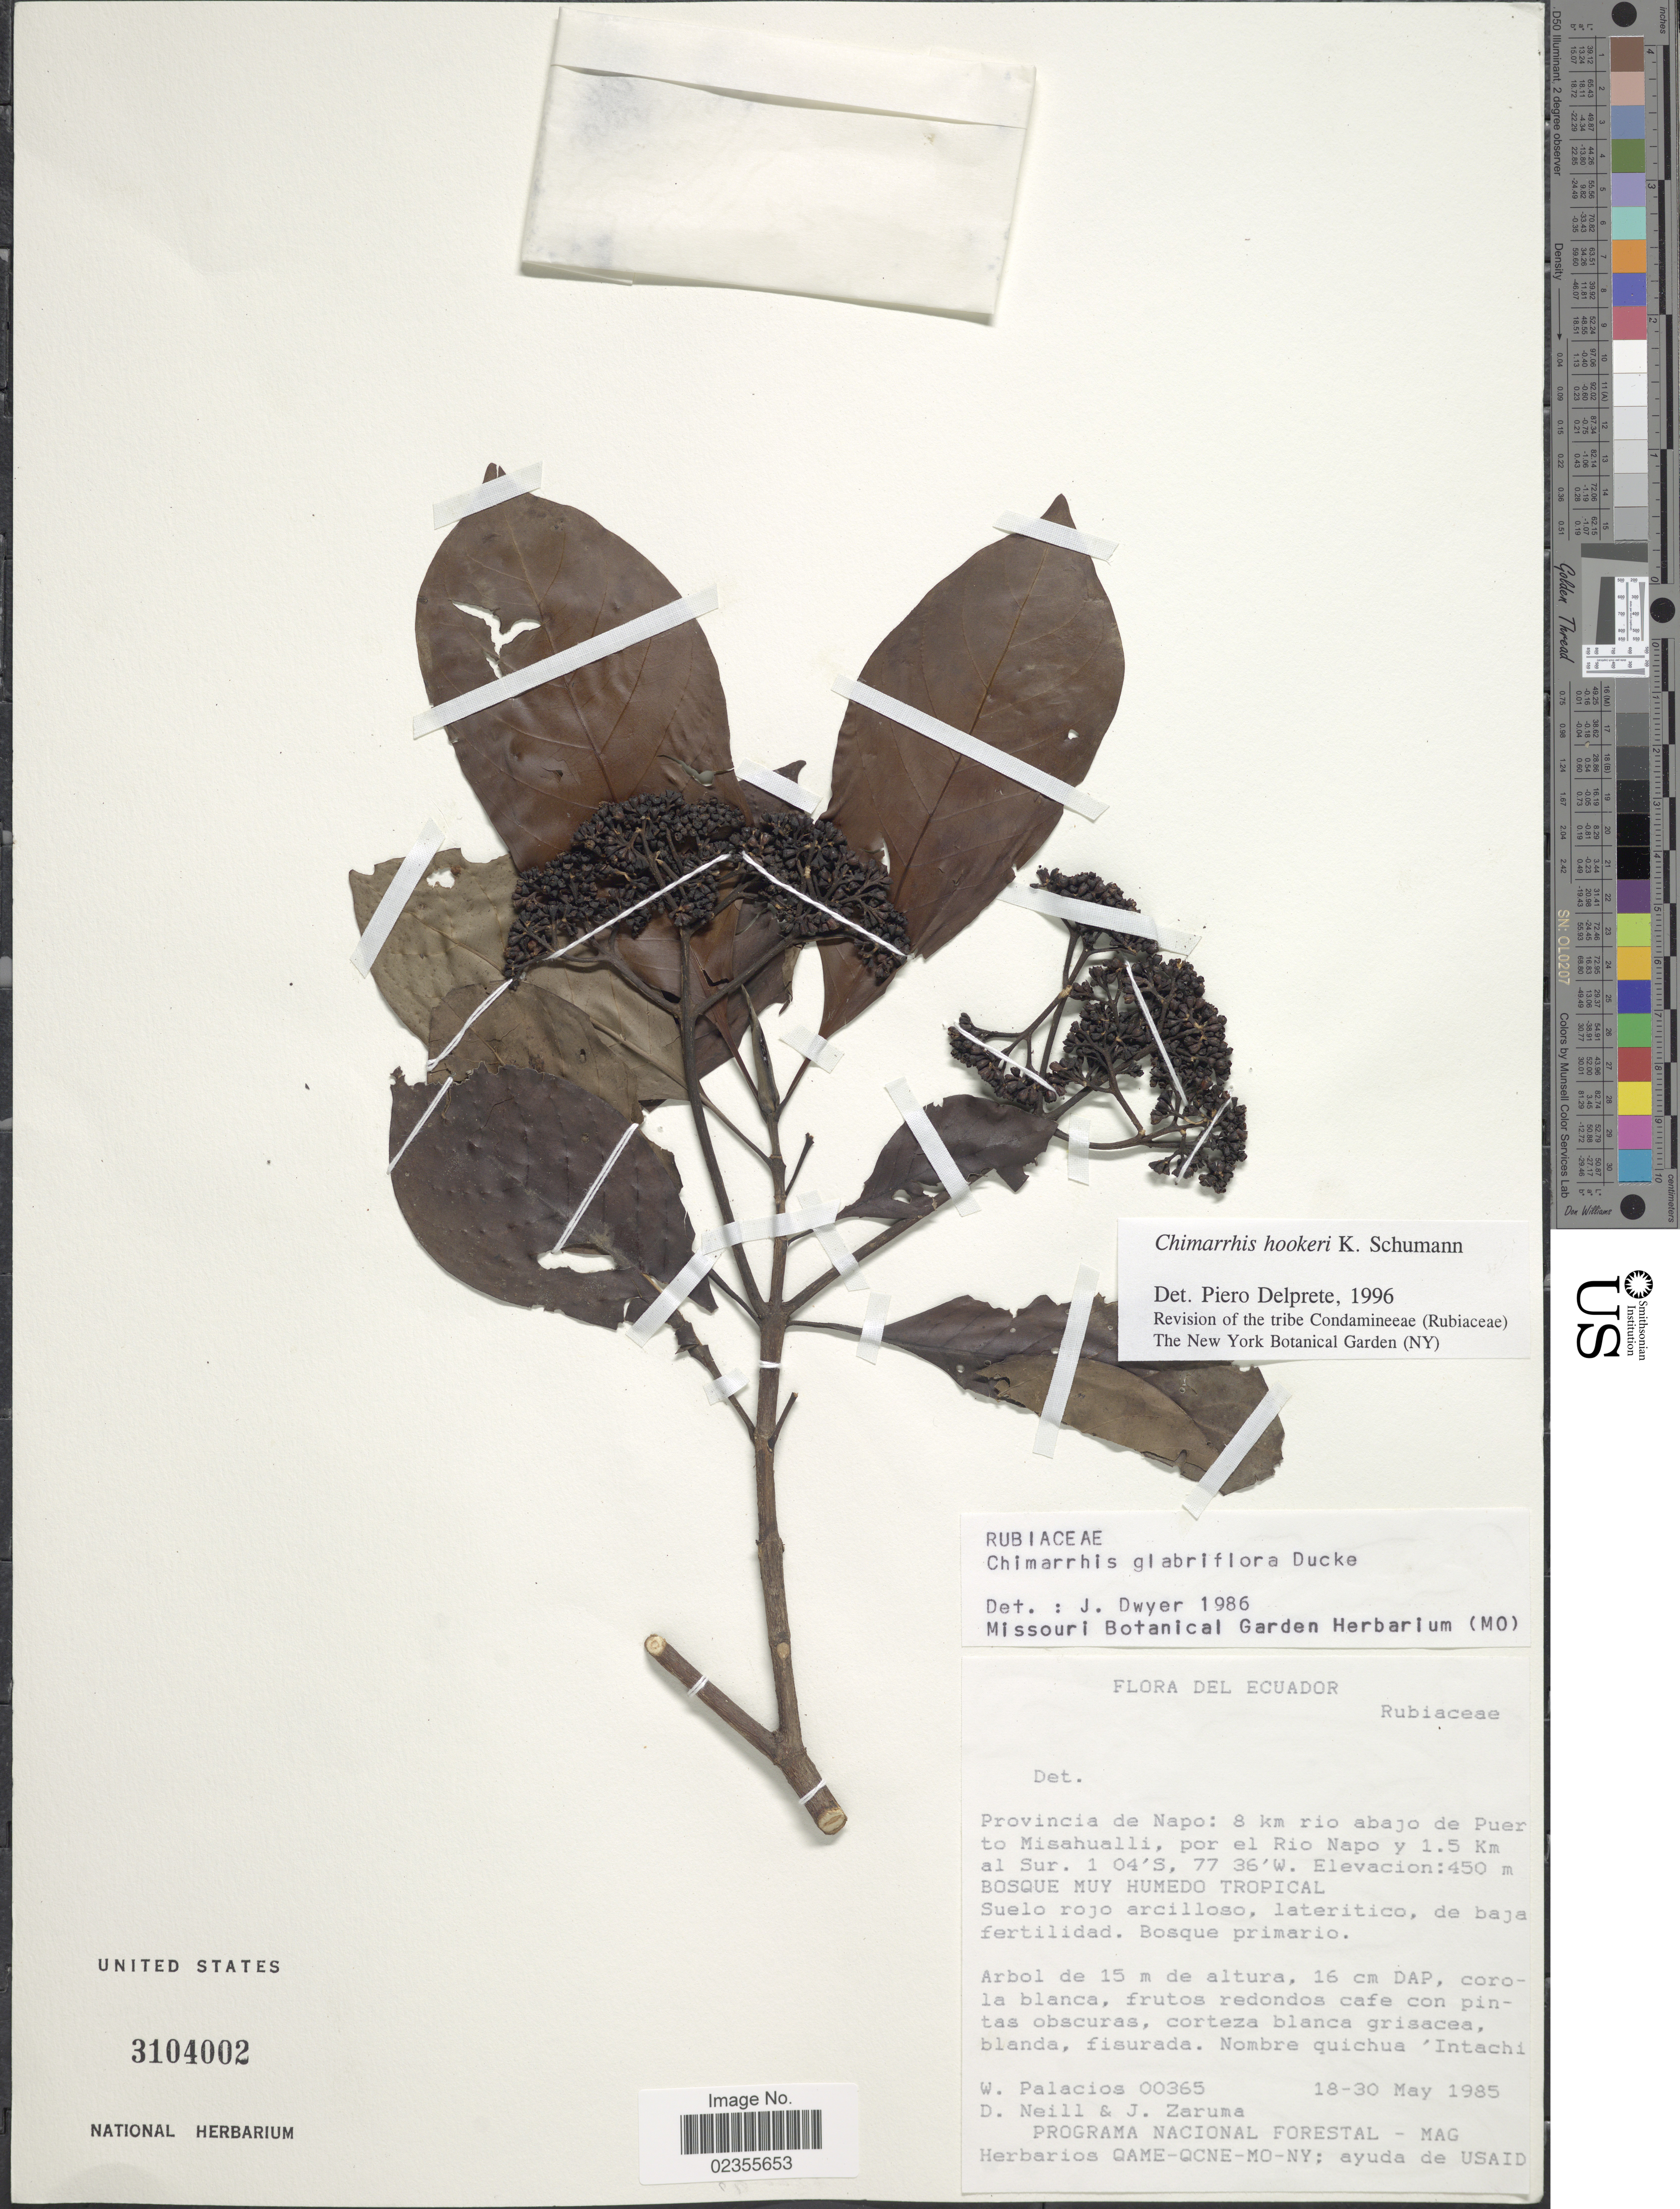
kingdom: Plantae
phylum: Tracheophyta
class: Magnoliopsida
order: Gentianales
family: Rubiaceae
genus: Chimarrhis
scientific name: Chimarrhis hookeri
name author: K. Schum.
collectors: W. Palacios, D. Neill & J. Zaruma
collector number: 00365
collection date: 1985-05-18/1985-05-30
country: Ecuador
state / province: Napo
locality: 8 km rio abajo de Puerto Misahualli, por el Rio Napo y 1.5 Km al Sur.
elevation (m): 450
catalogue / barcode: US 3104002